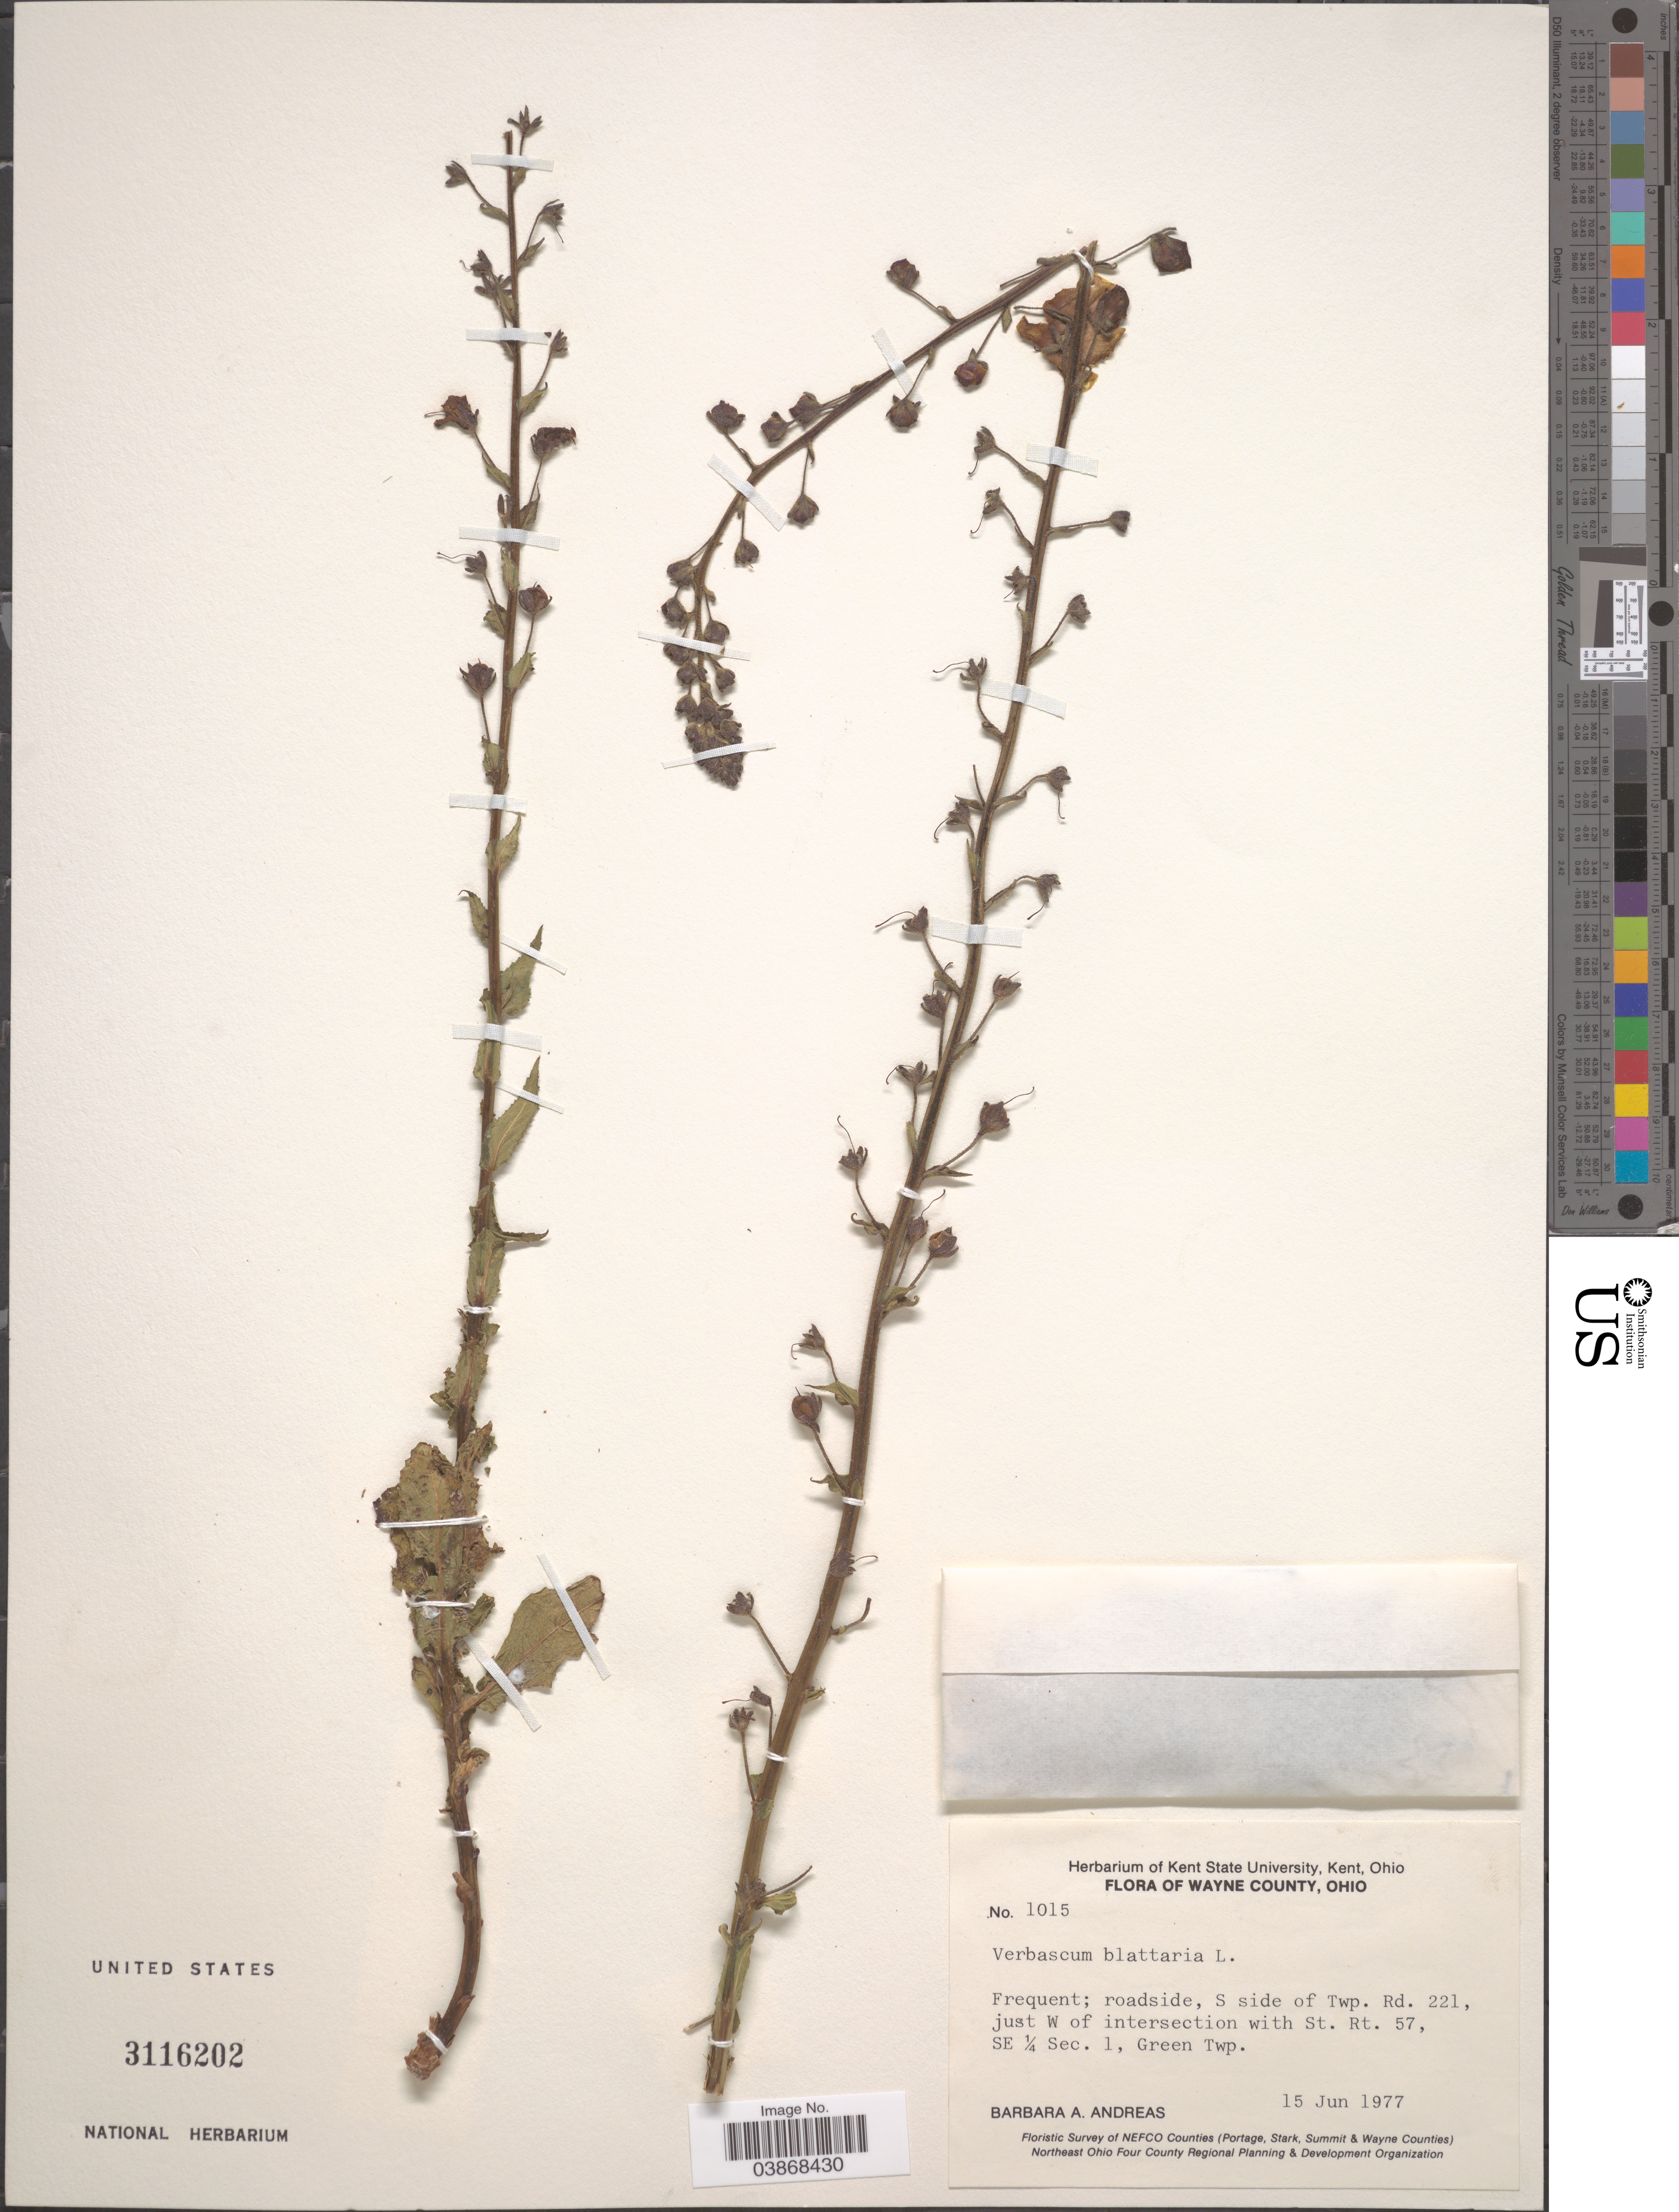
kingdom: Plantae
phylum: Tracheophyta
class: Magnoliopsida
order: Lamiales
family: Scrophulariaceae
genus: Verbascum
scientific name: Verbascum blattaria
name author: L.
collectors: B. A. Andreas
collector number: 1015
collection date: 1977-06-15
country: United States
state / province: Ohio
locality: Wayne County. Roadside, S side of Twp. Rd. 221, just W of intersection with St. Rt. 57, SE ¼ Sec. 1, Green Twp.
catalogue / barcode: US 3116202